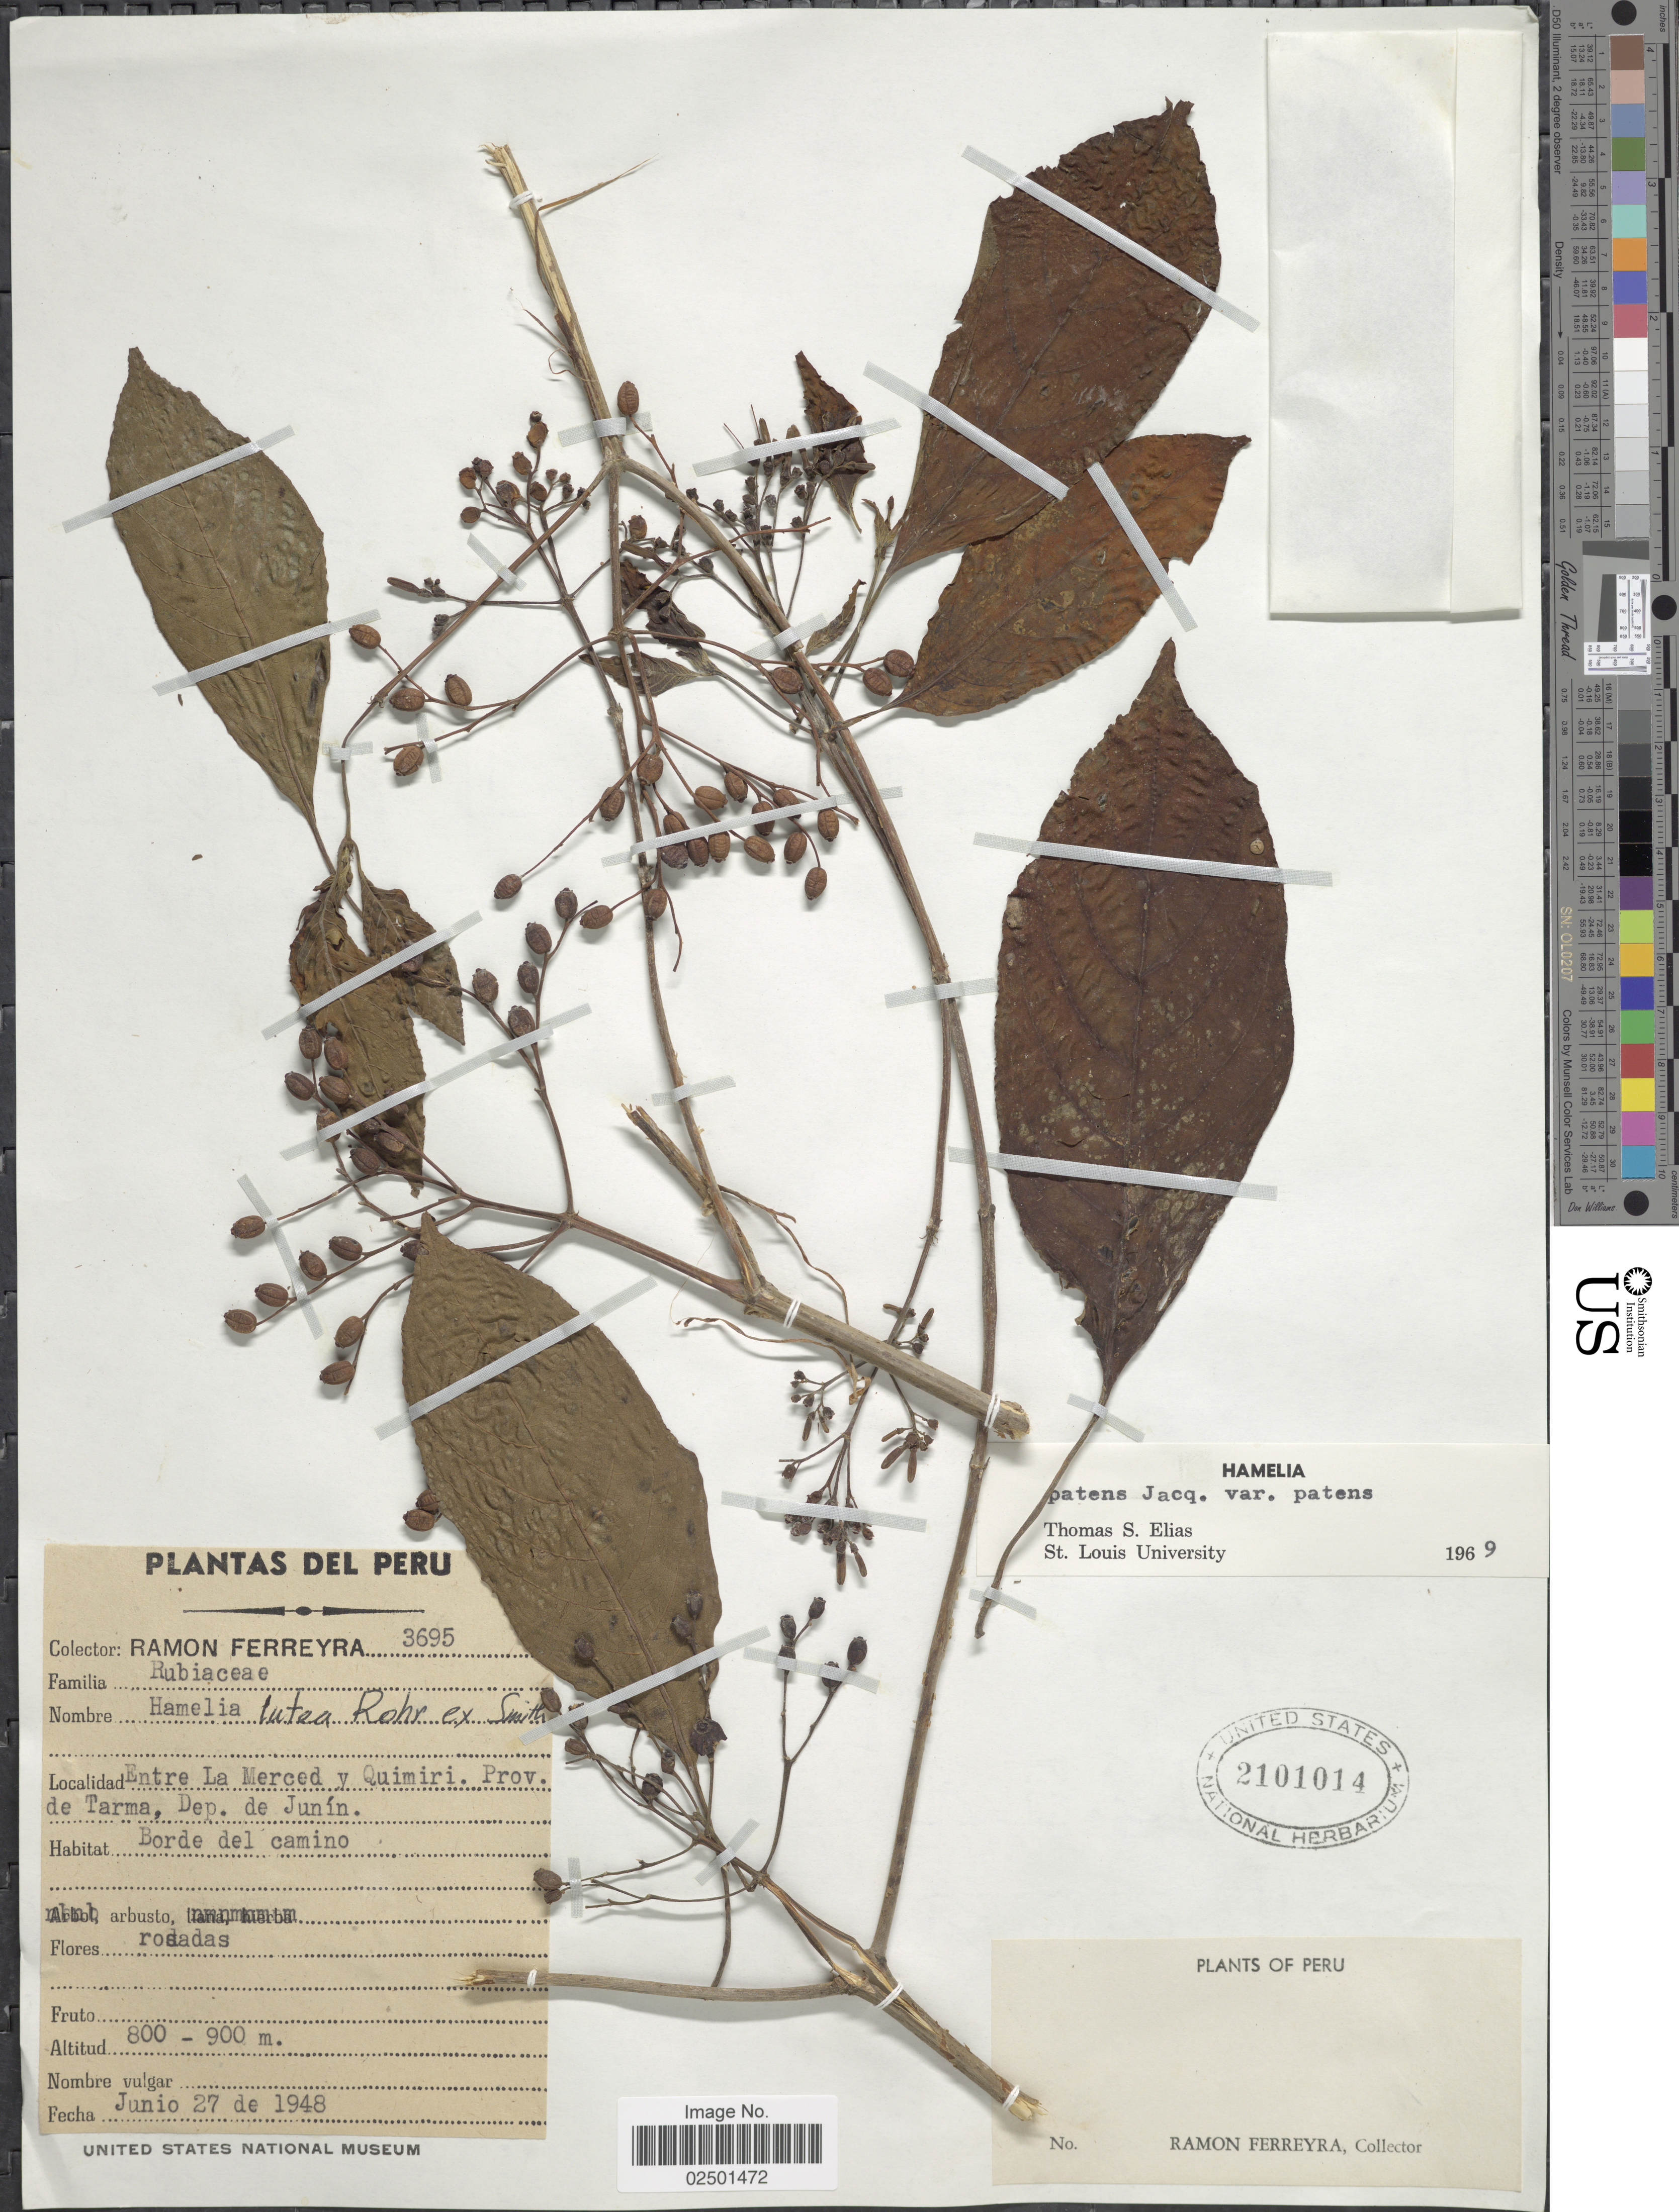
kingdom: Plantae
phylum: Tracheophyta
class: Magnoliopsida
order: Gentianales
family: Rubiaceae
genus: Hamelia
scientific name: Hamelia patens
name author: Jacq.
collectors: R. A. Ferreyra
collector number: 3695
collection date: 1948-06-27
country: Peru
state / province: Junín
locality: Entre La Merced y Quimiri. Prov. de Tarma, Dep. de Junín.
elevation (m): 800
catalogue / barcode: US 2101014